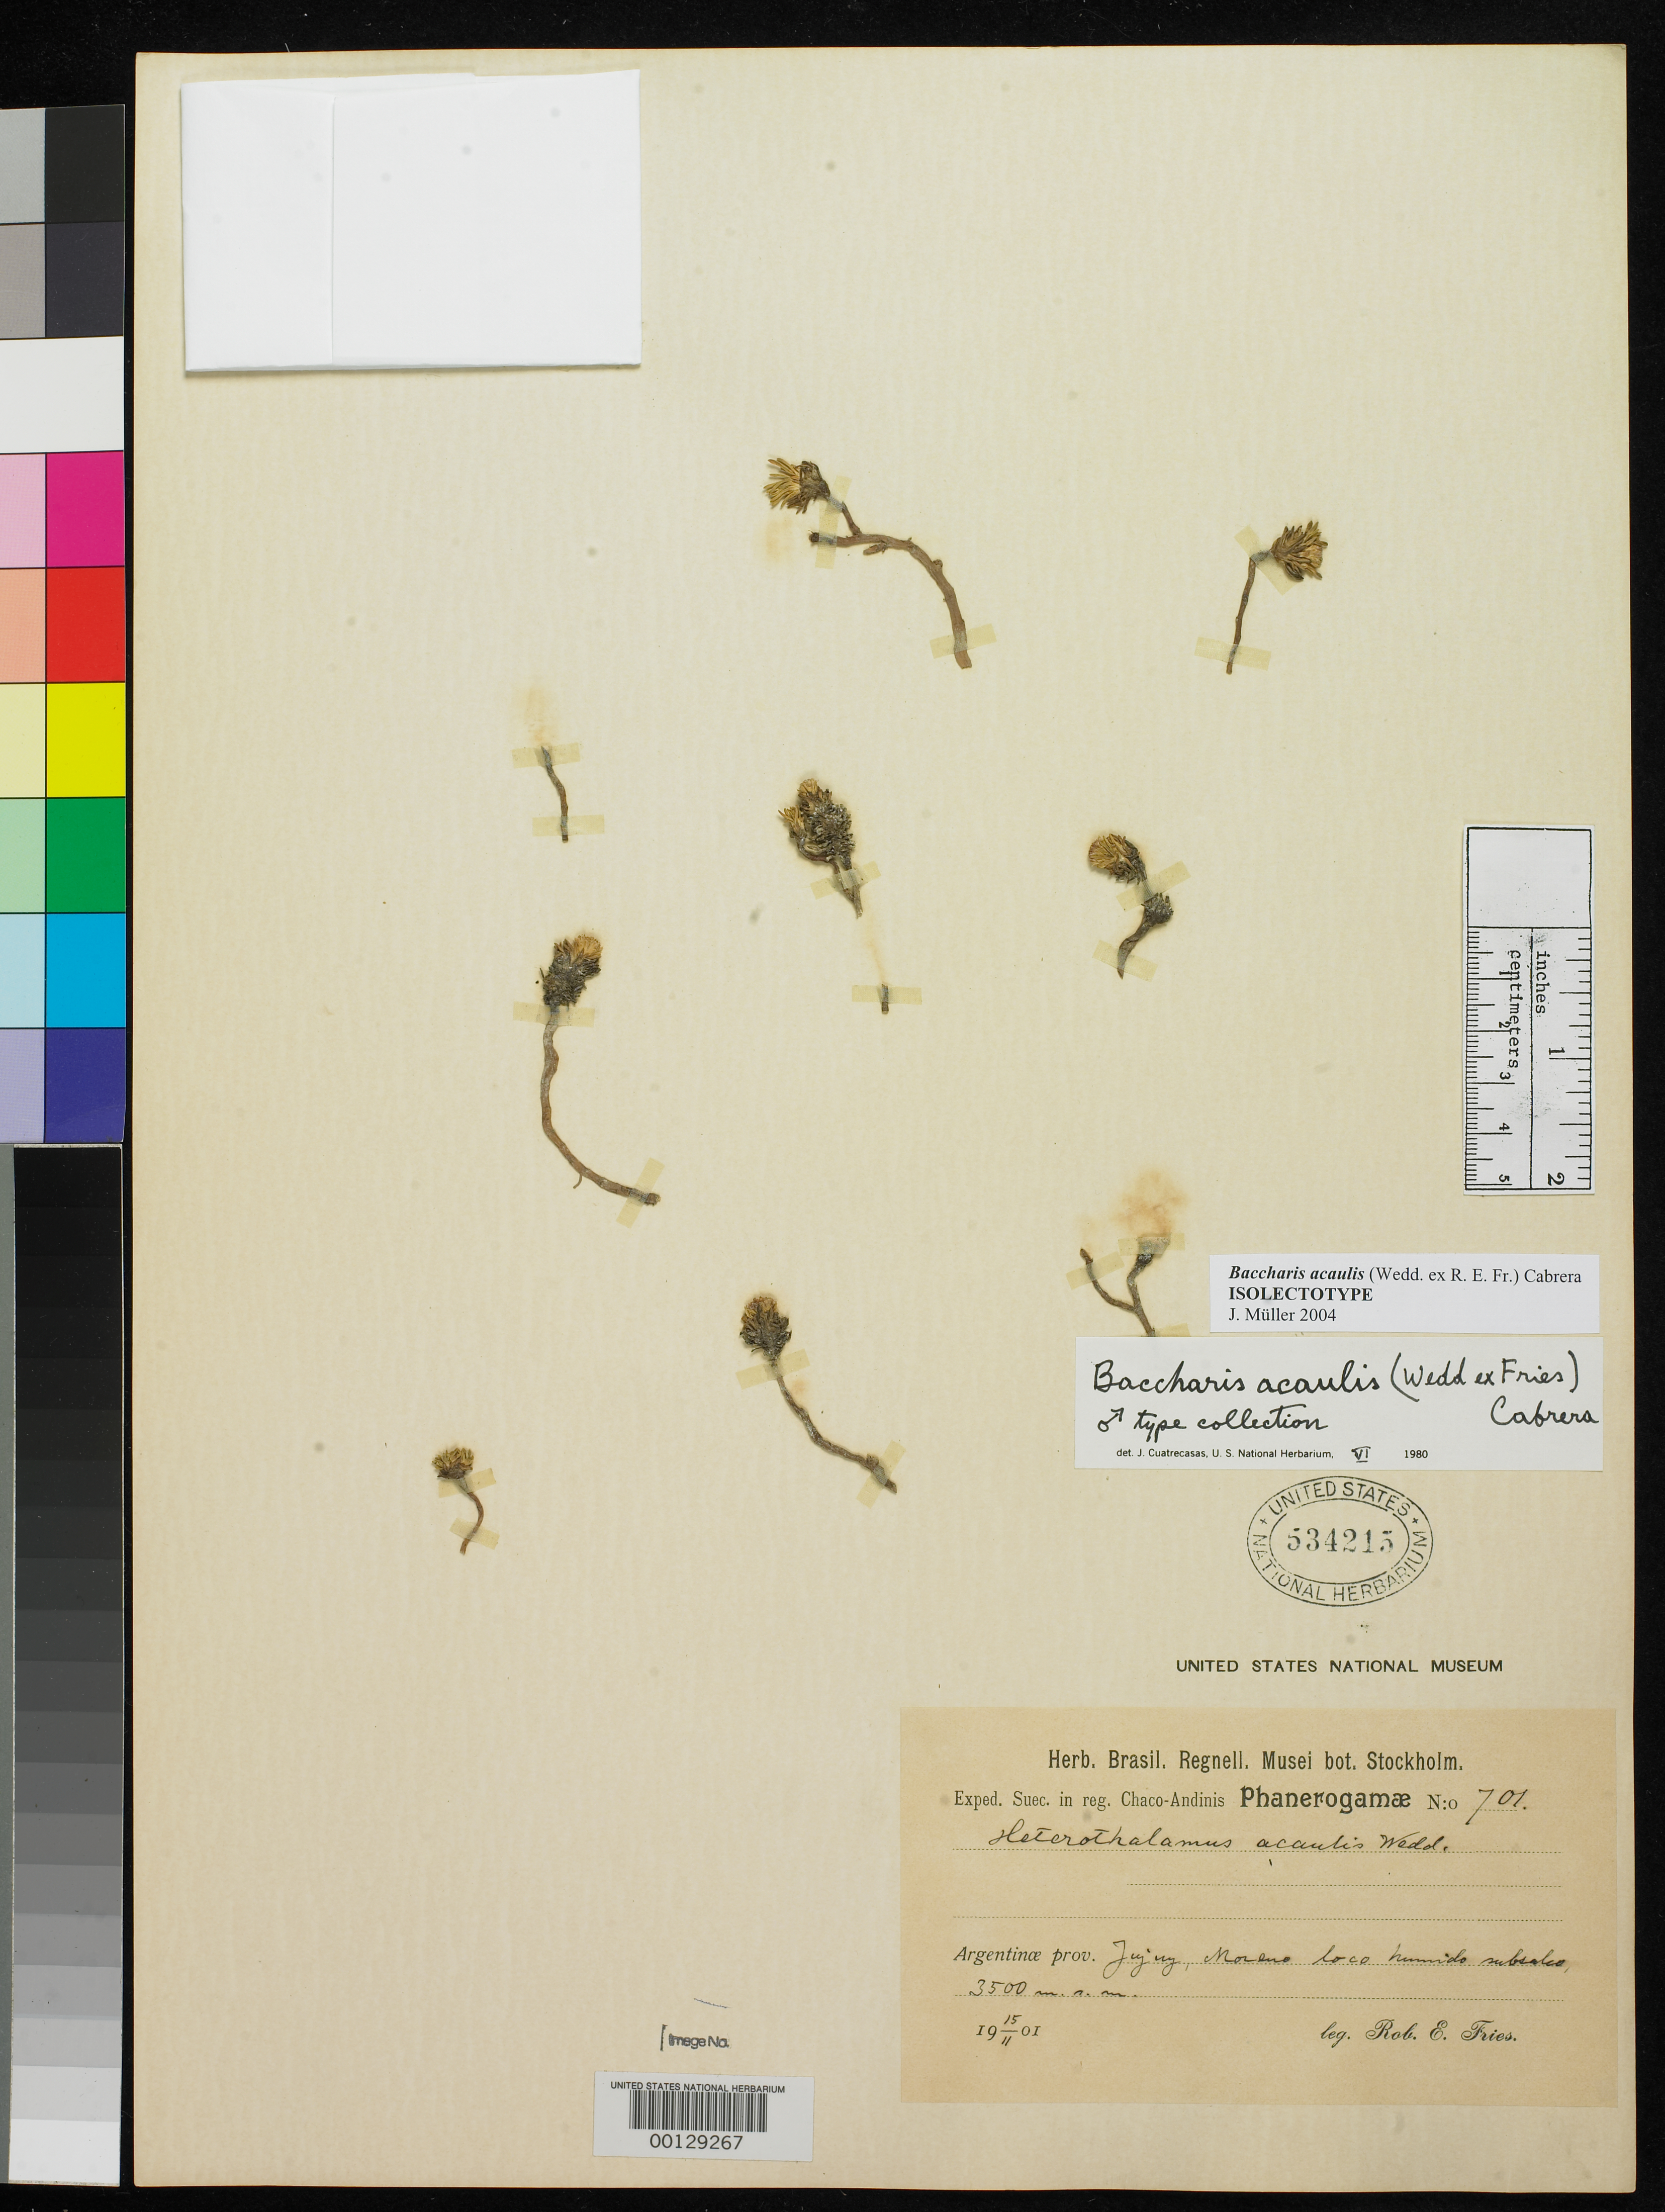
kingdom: Plantae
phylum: Tracheophyta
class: Magnoliopsida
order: Asterales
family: Asteraceae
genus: Heterothalamus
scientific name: Heterothalamus acaulis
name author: Wedd. & Sch. Bip. ex R.E. Fr.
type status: Isotype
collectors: R. E. Fries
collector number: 701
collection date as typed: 23 Oct 1901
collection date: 1901-10-23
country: Argentina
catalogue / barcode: US 534215